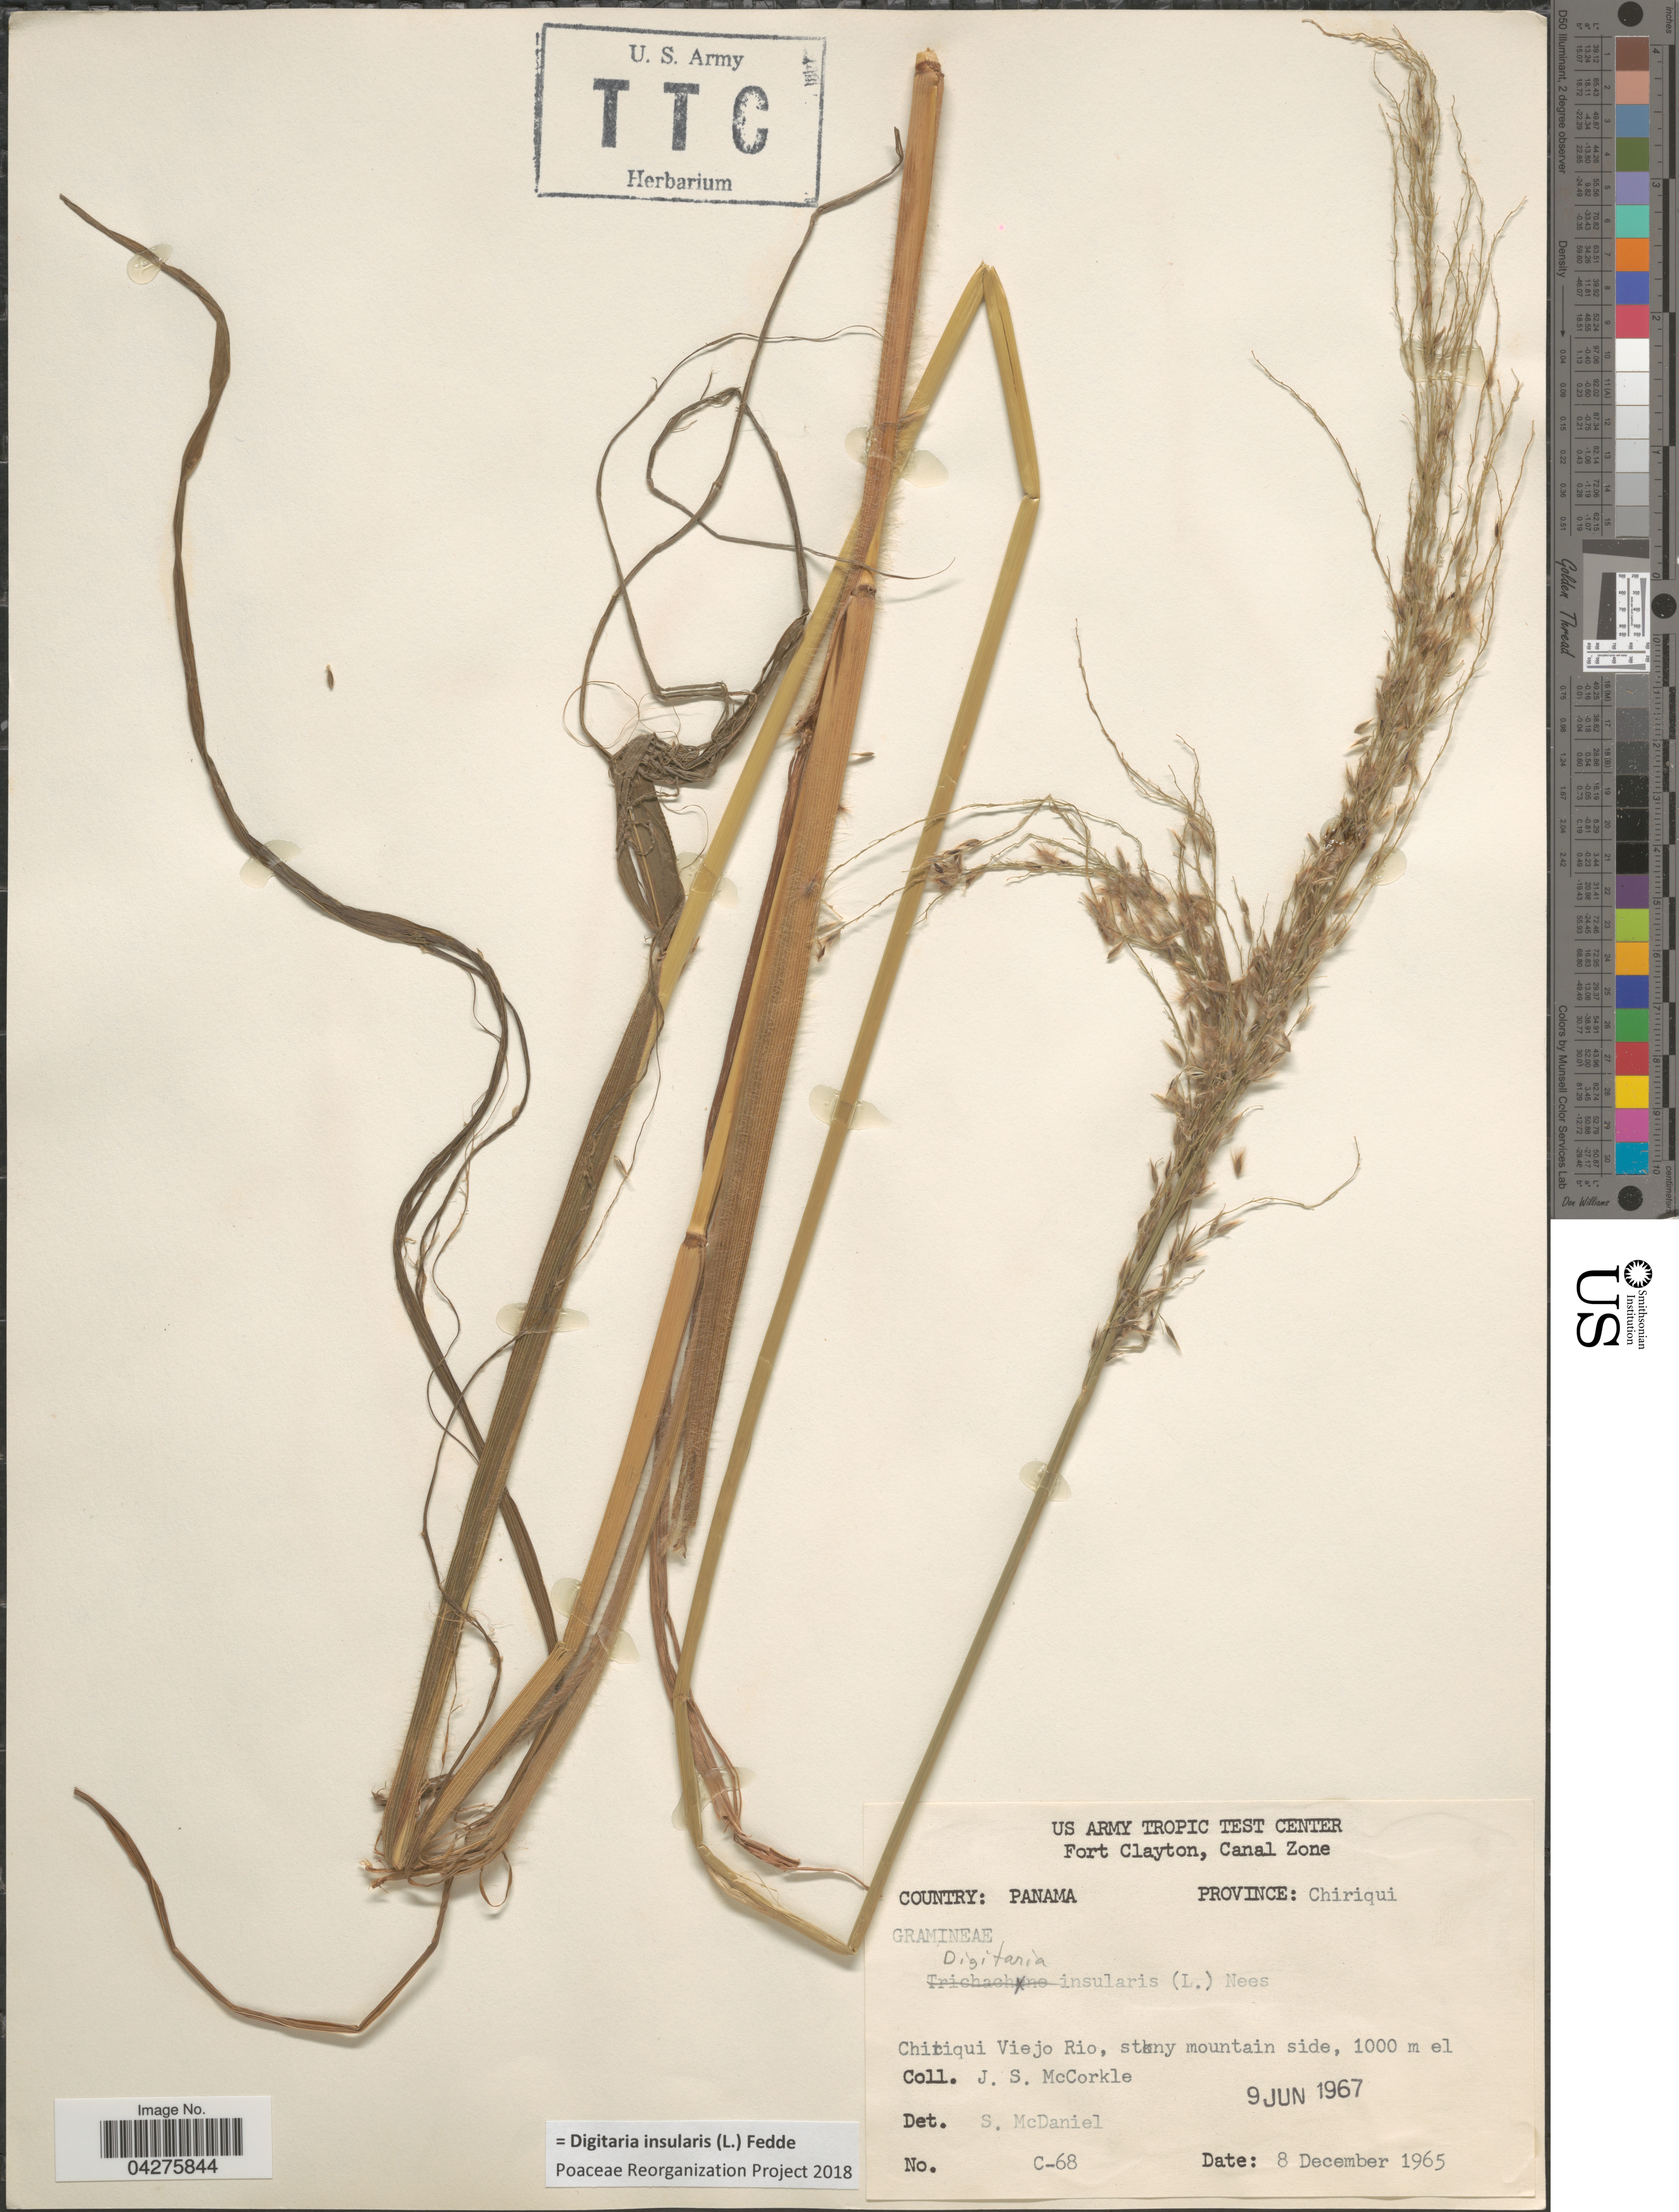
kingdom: Plantae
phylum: Tracheophyta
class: Liliopsida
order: Poales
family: Poaceae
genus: Digitaria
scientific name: Digitaria insularis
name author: (L.) Fedde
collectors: J. McCorkle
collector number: C-68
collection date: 1965-12-08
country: Panama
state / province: Chiriqui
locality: Chiriqui Viejo Rio, stony mountain side.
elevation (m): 1000